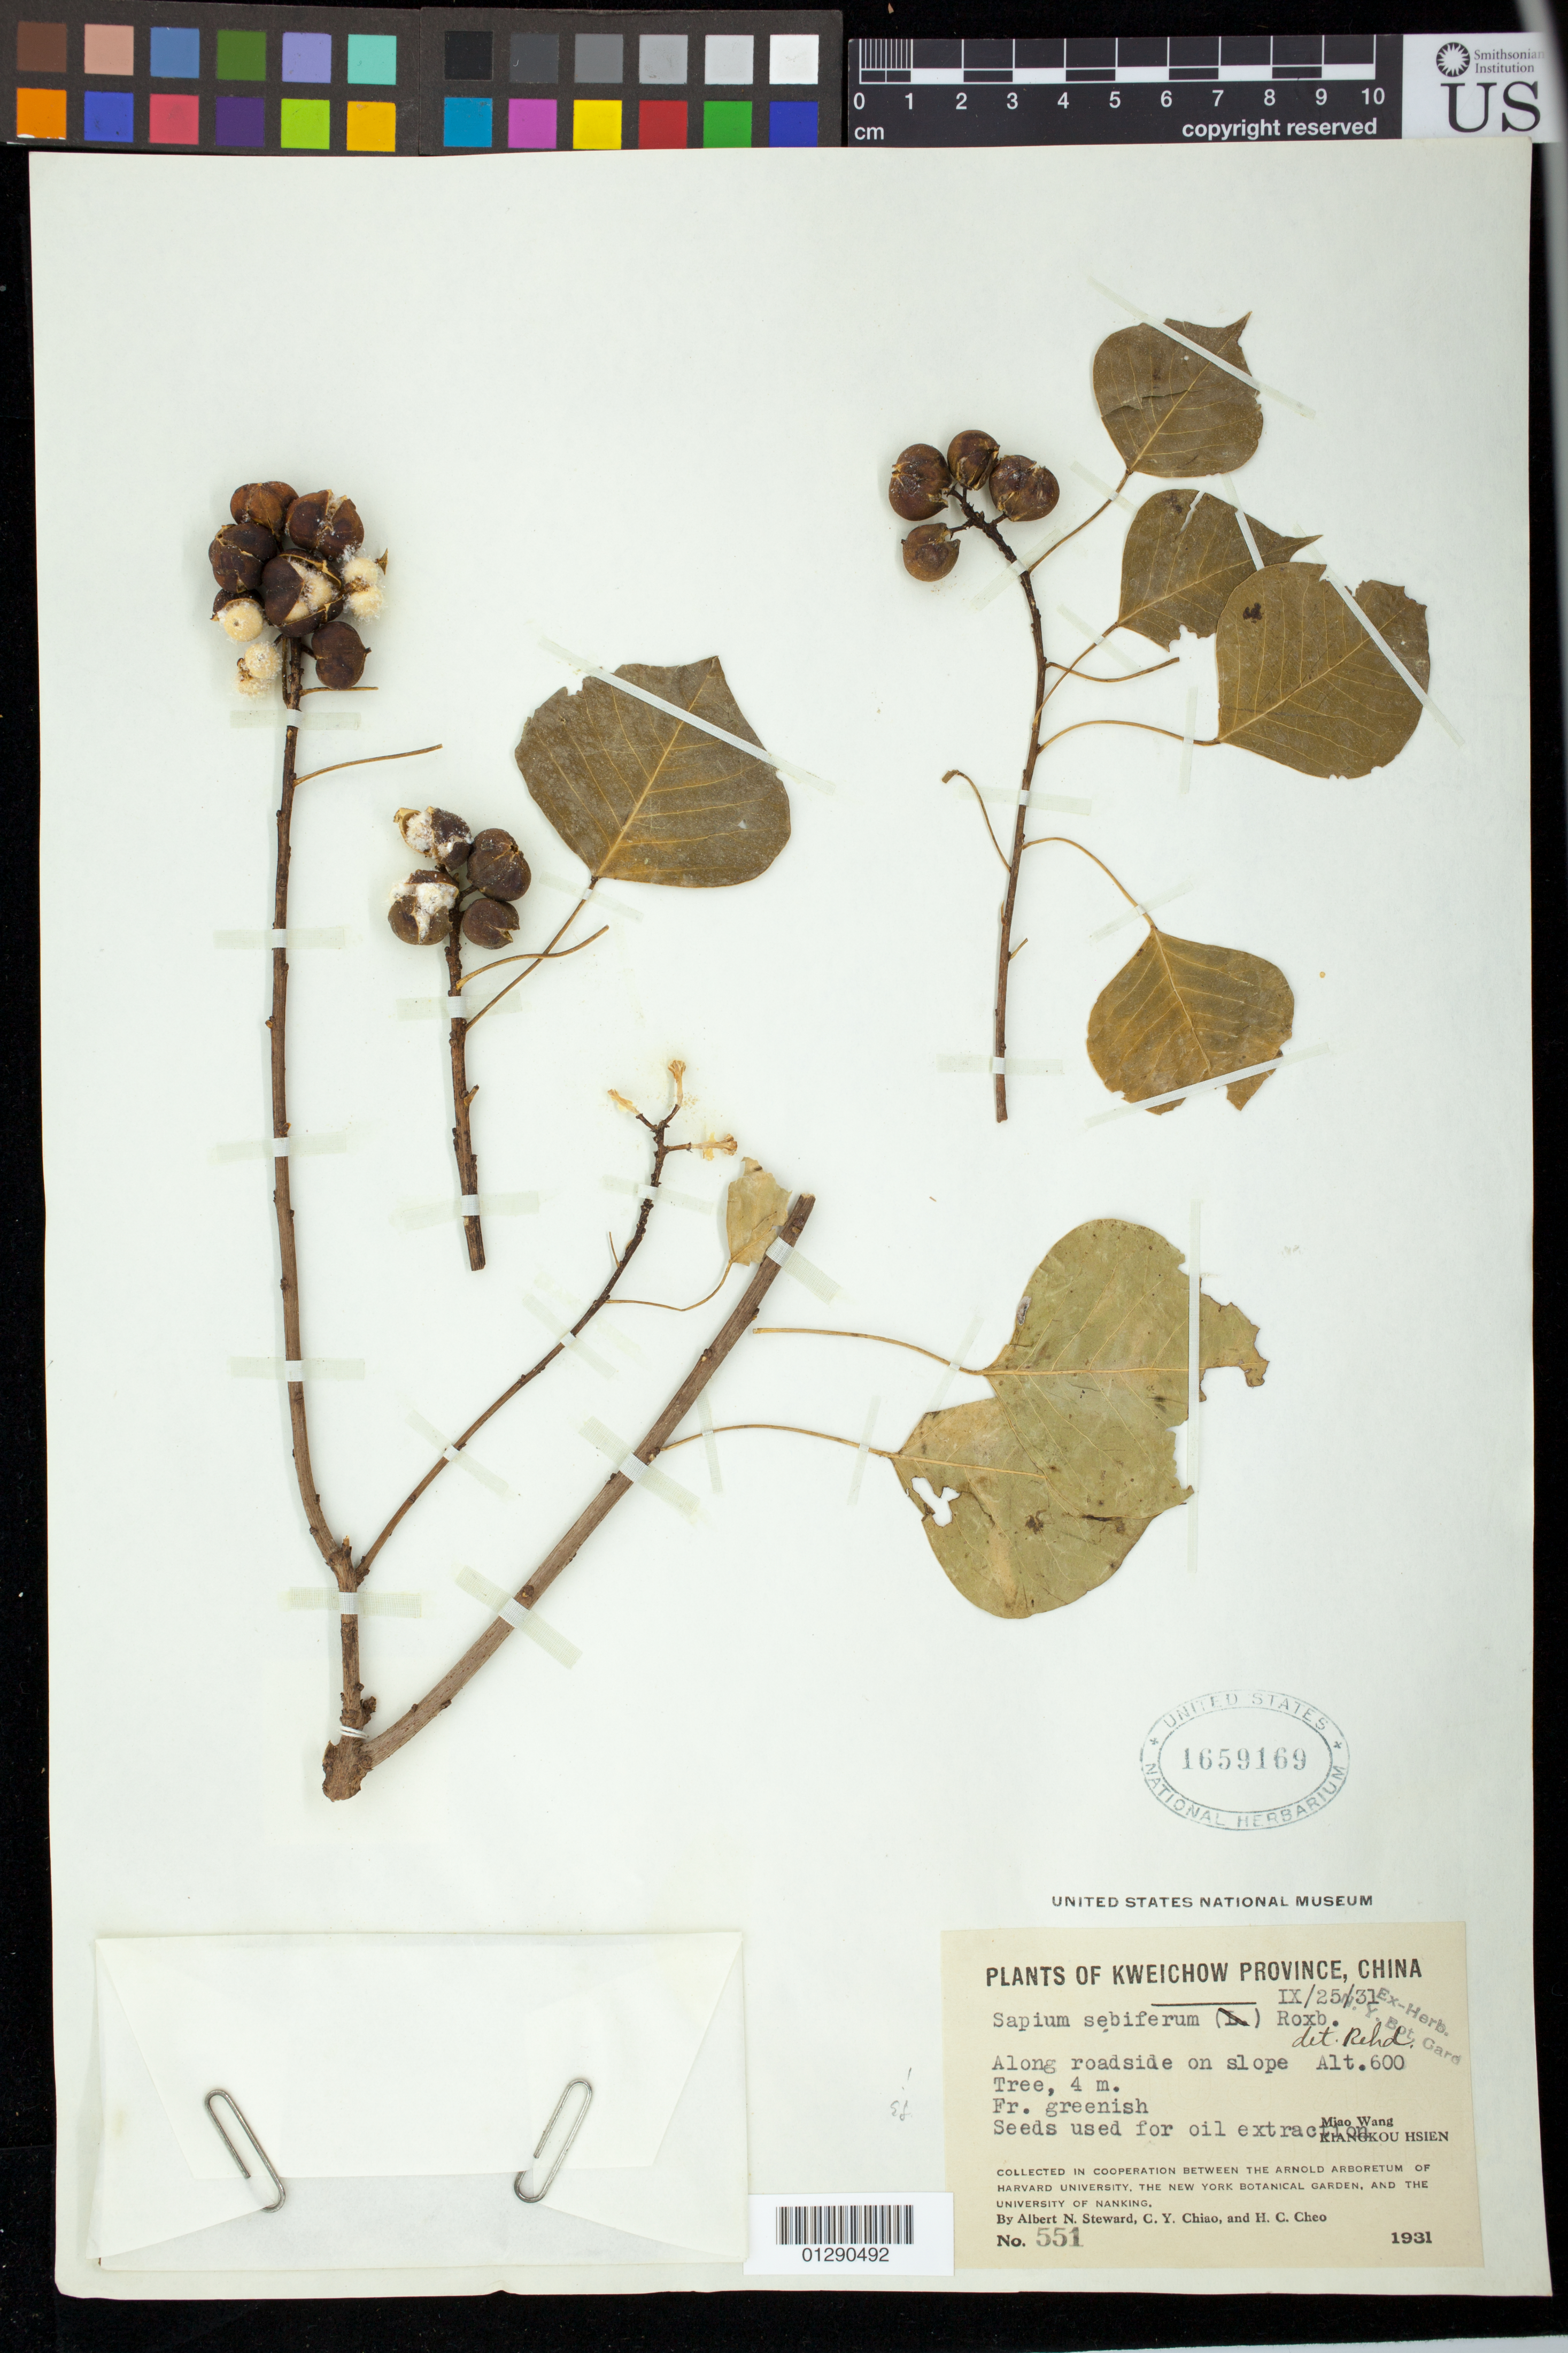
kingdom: Plantae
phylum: Tracheophyta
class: Magnoliopsida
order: Malpighiales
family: Euphorbiaceae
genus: Sapium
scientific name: Sapium sebiferum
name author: (L.) Roxb.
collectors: A. N. Steward & H. Cheo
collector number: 551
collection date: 1931-09-25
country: China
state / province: Guizhou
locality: Along roadside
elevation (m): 600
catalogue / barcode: US 1659169